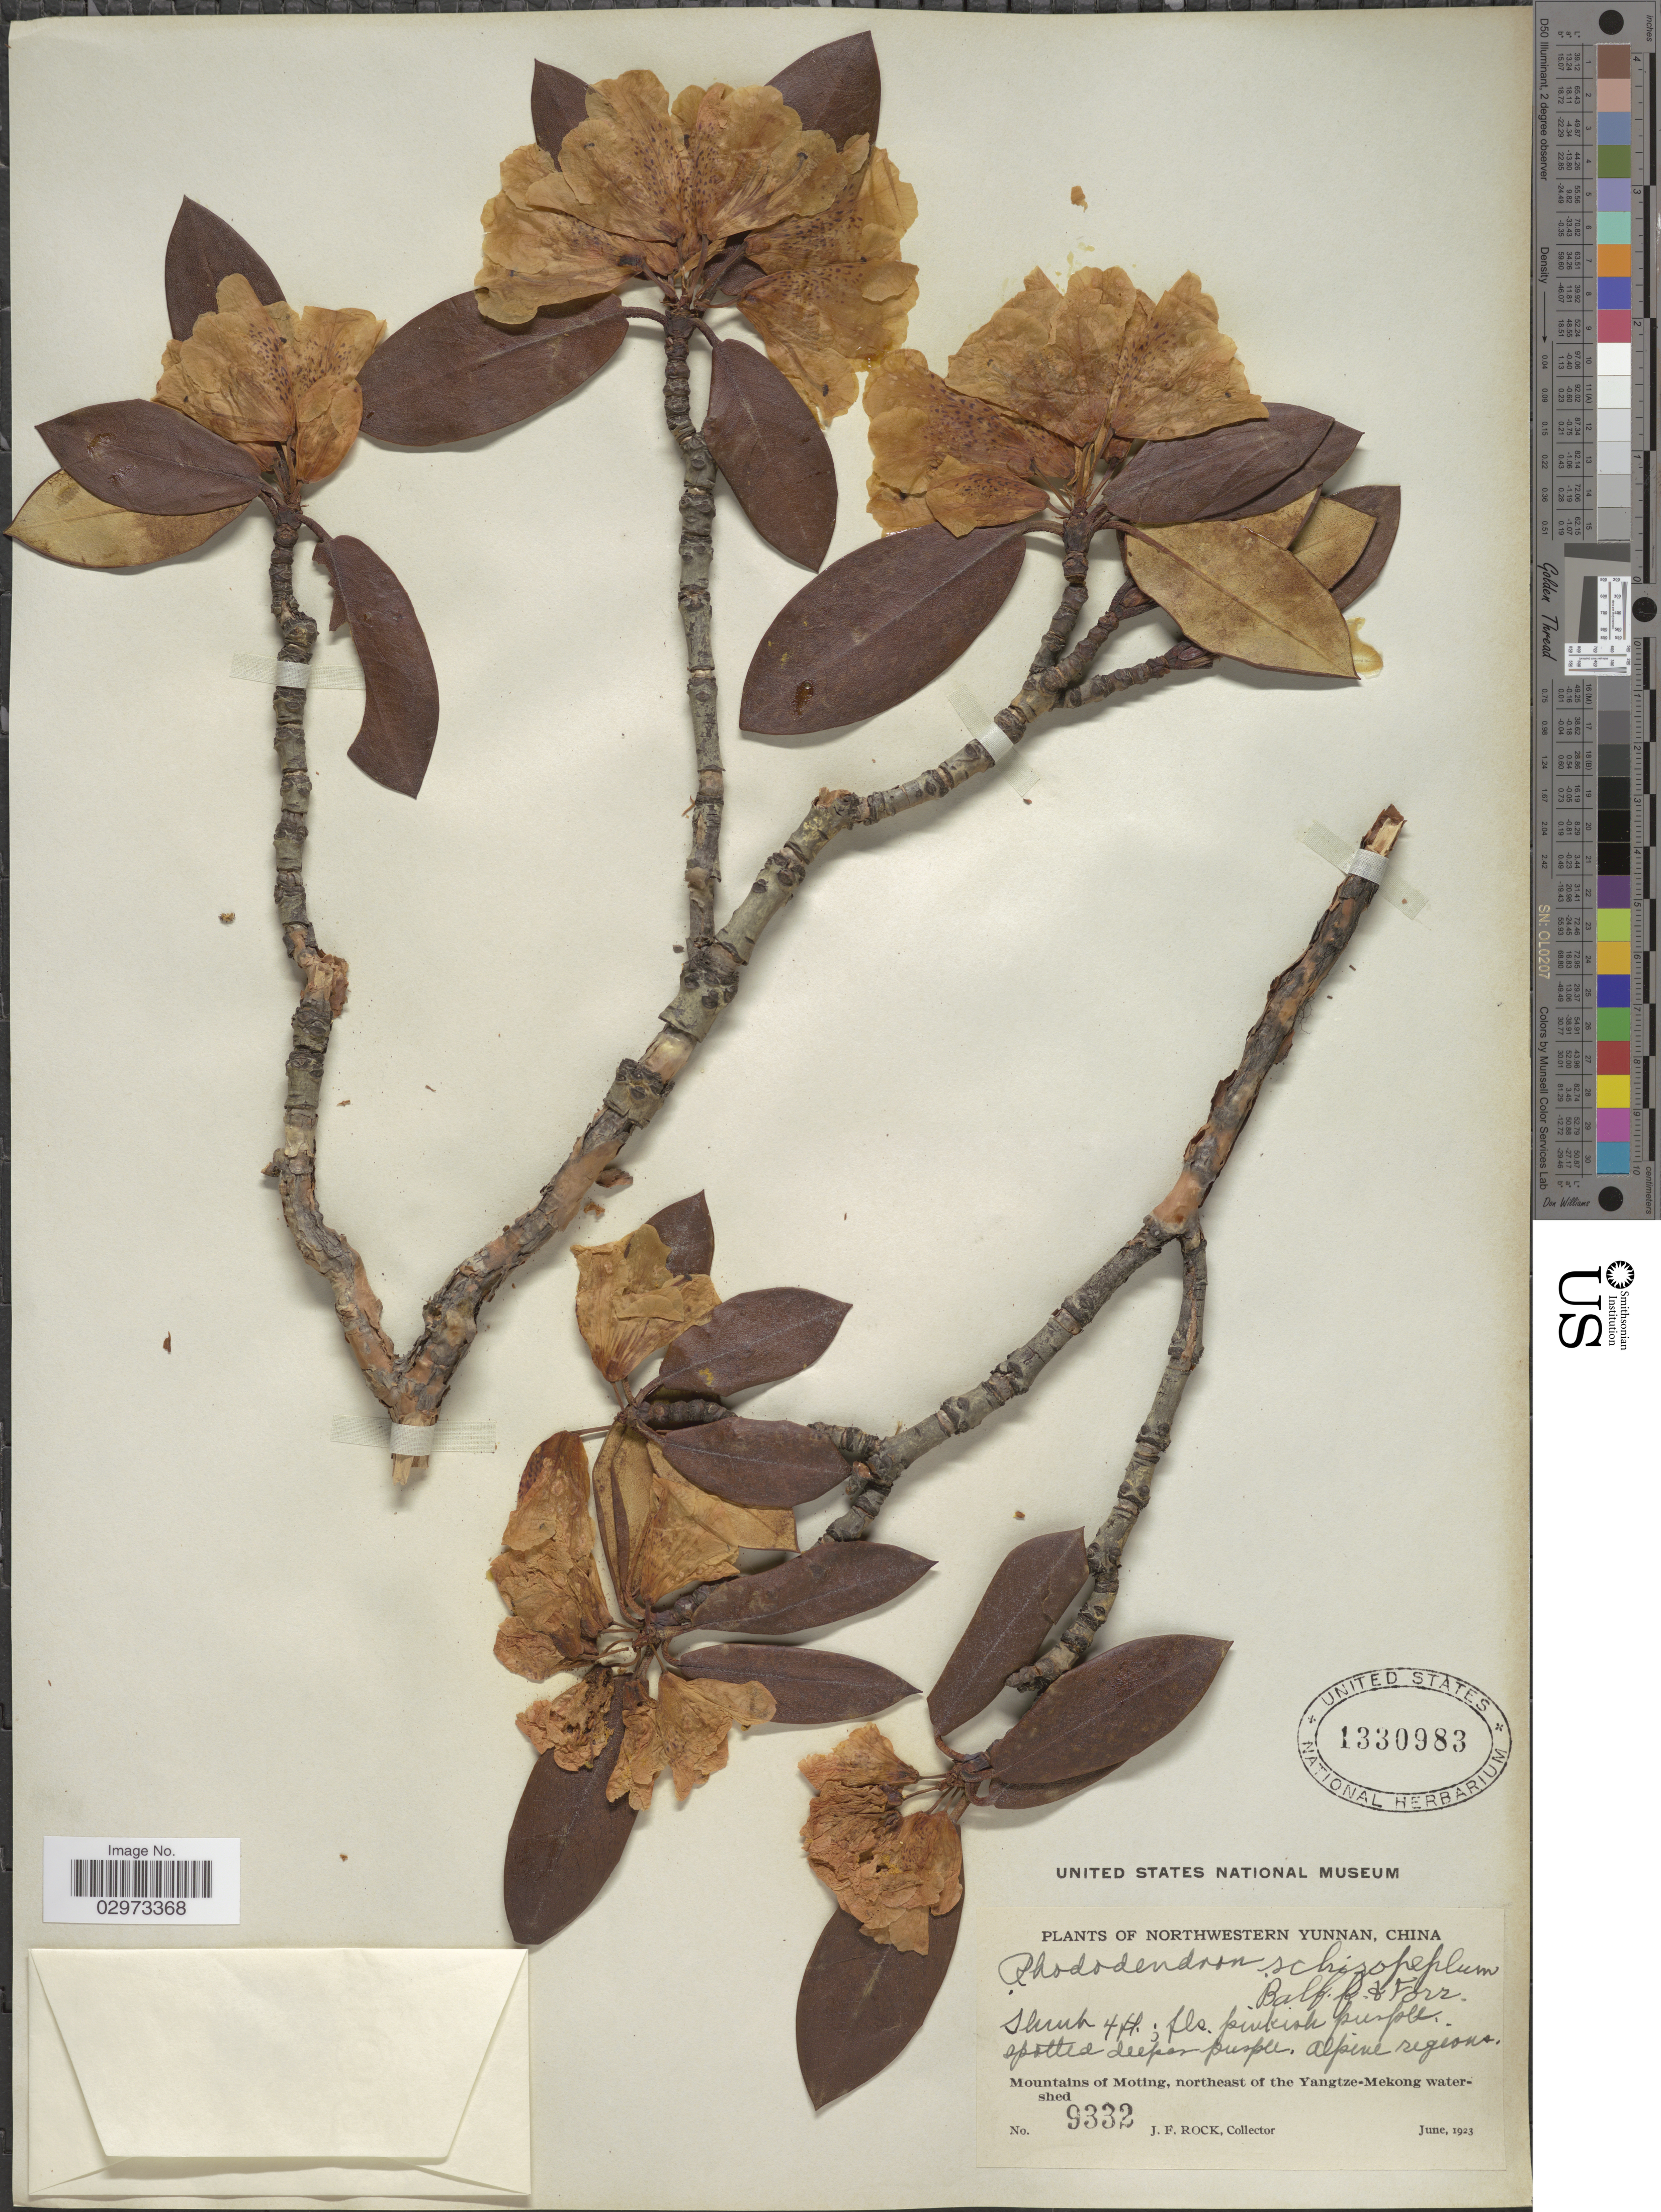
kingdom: Plantae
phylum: Tracheophyta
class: Magnoliopsida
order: Ericales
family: Ericaceae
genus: Rhododendron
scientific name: Rhododendron schizopeplum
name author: Balf. f. & Forrest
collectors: J. Rock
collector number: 9332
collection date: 1923-06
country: China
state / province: Yunnan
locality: Northwestern Yunnan. Apline regions. Mountains of Moting, northeast of the Yangtze-Mekong watershed.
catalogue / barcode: US 1330983